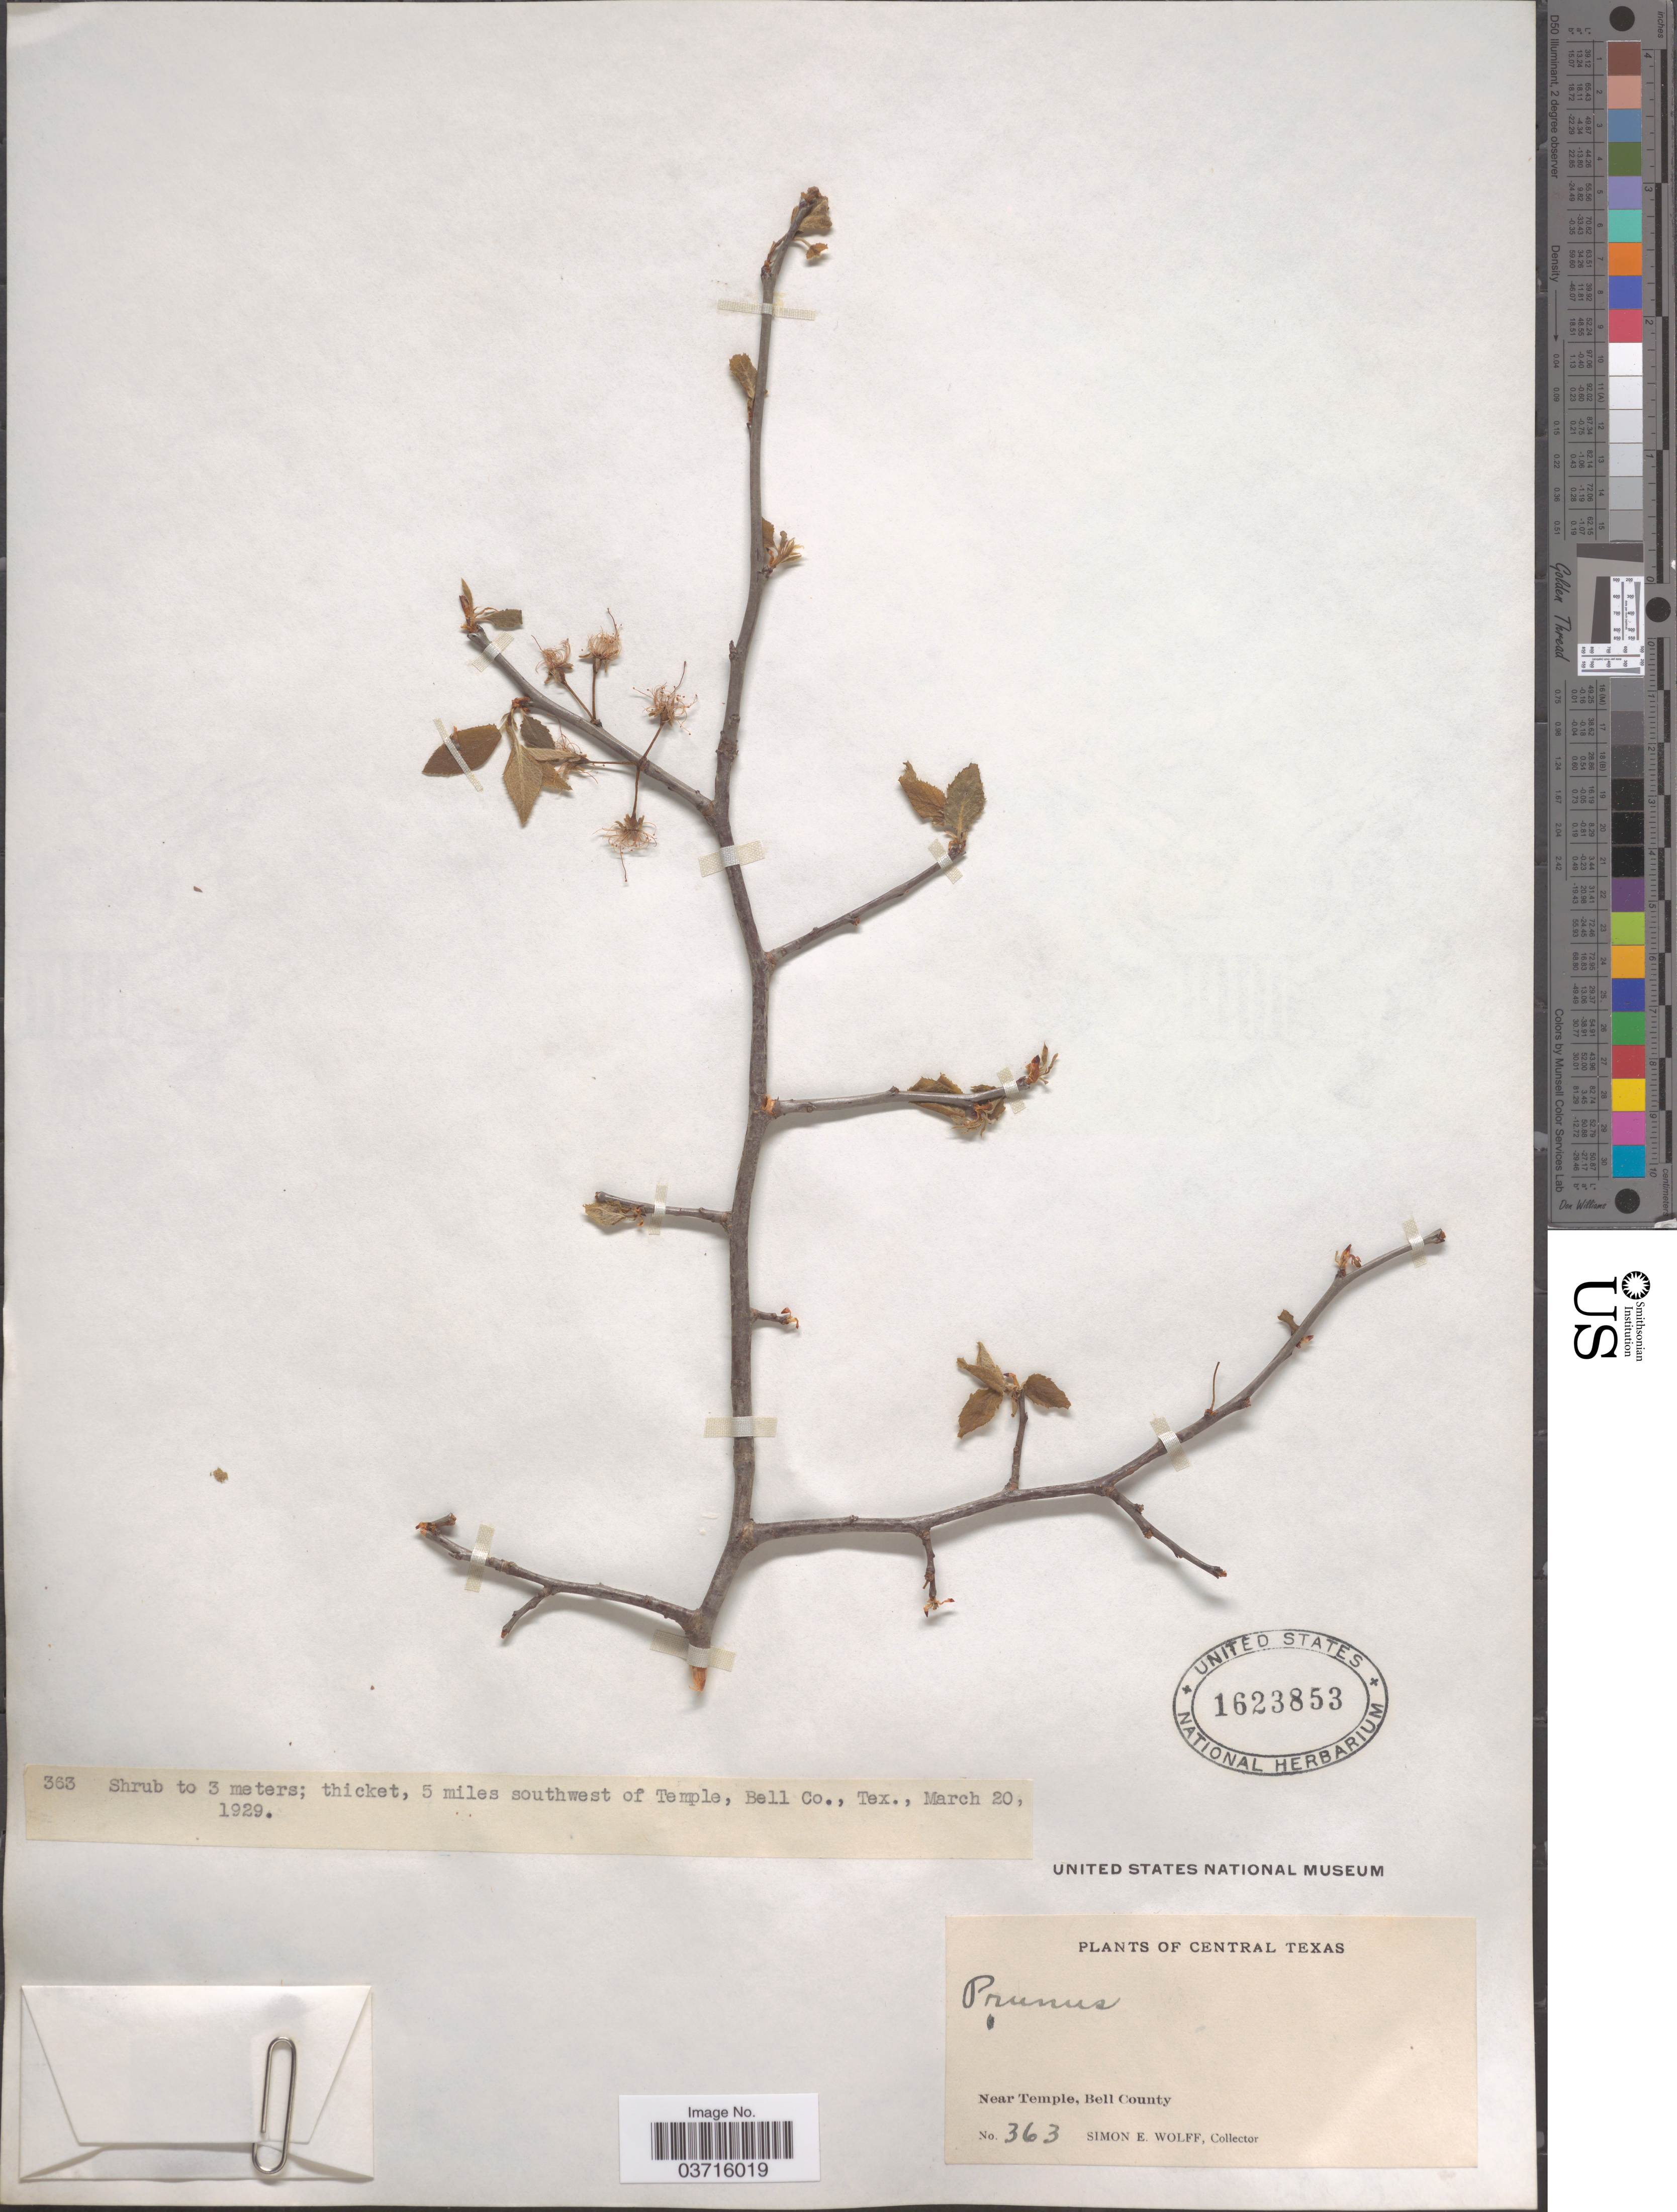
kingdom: Plantae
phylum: Tracheophyta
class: Magnoliopsida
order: Rosales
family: Rosaceae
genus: Prunus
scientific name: Prunus minutiflora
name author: Engelm. ex A. Gray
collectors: S. E. Wolff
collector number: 363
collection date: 1929-03-20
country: United States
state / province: Texas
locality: Central Texas. 5 miles southwest of Temple, Bell Co.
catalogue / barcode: US 1623853